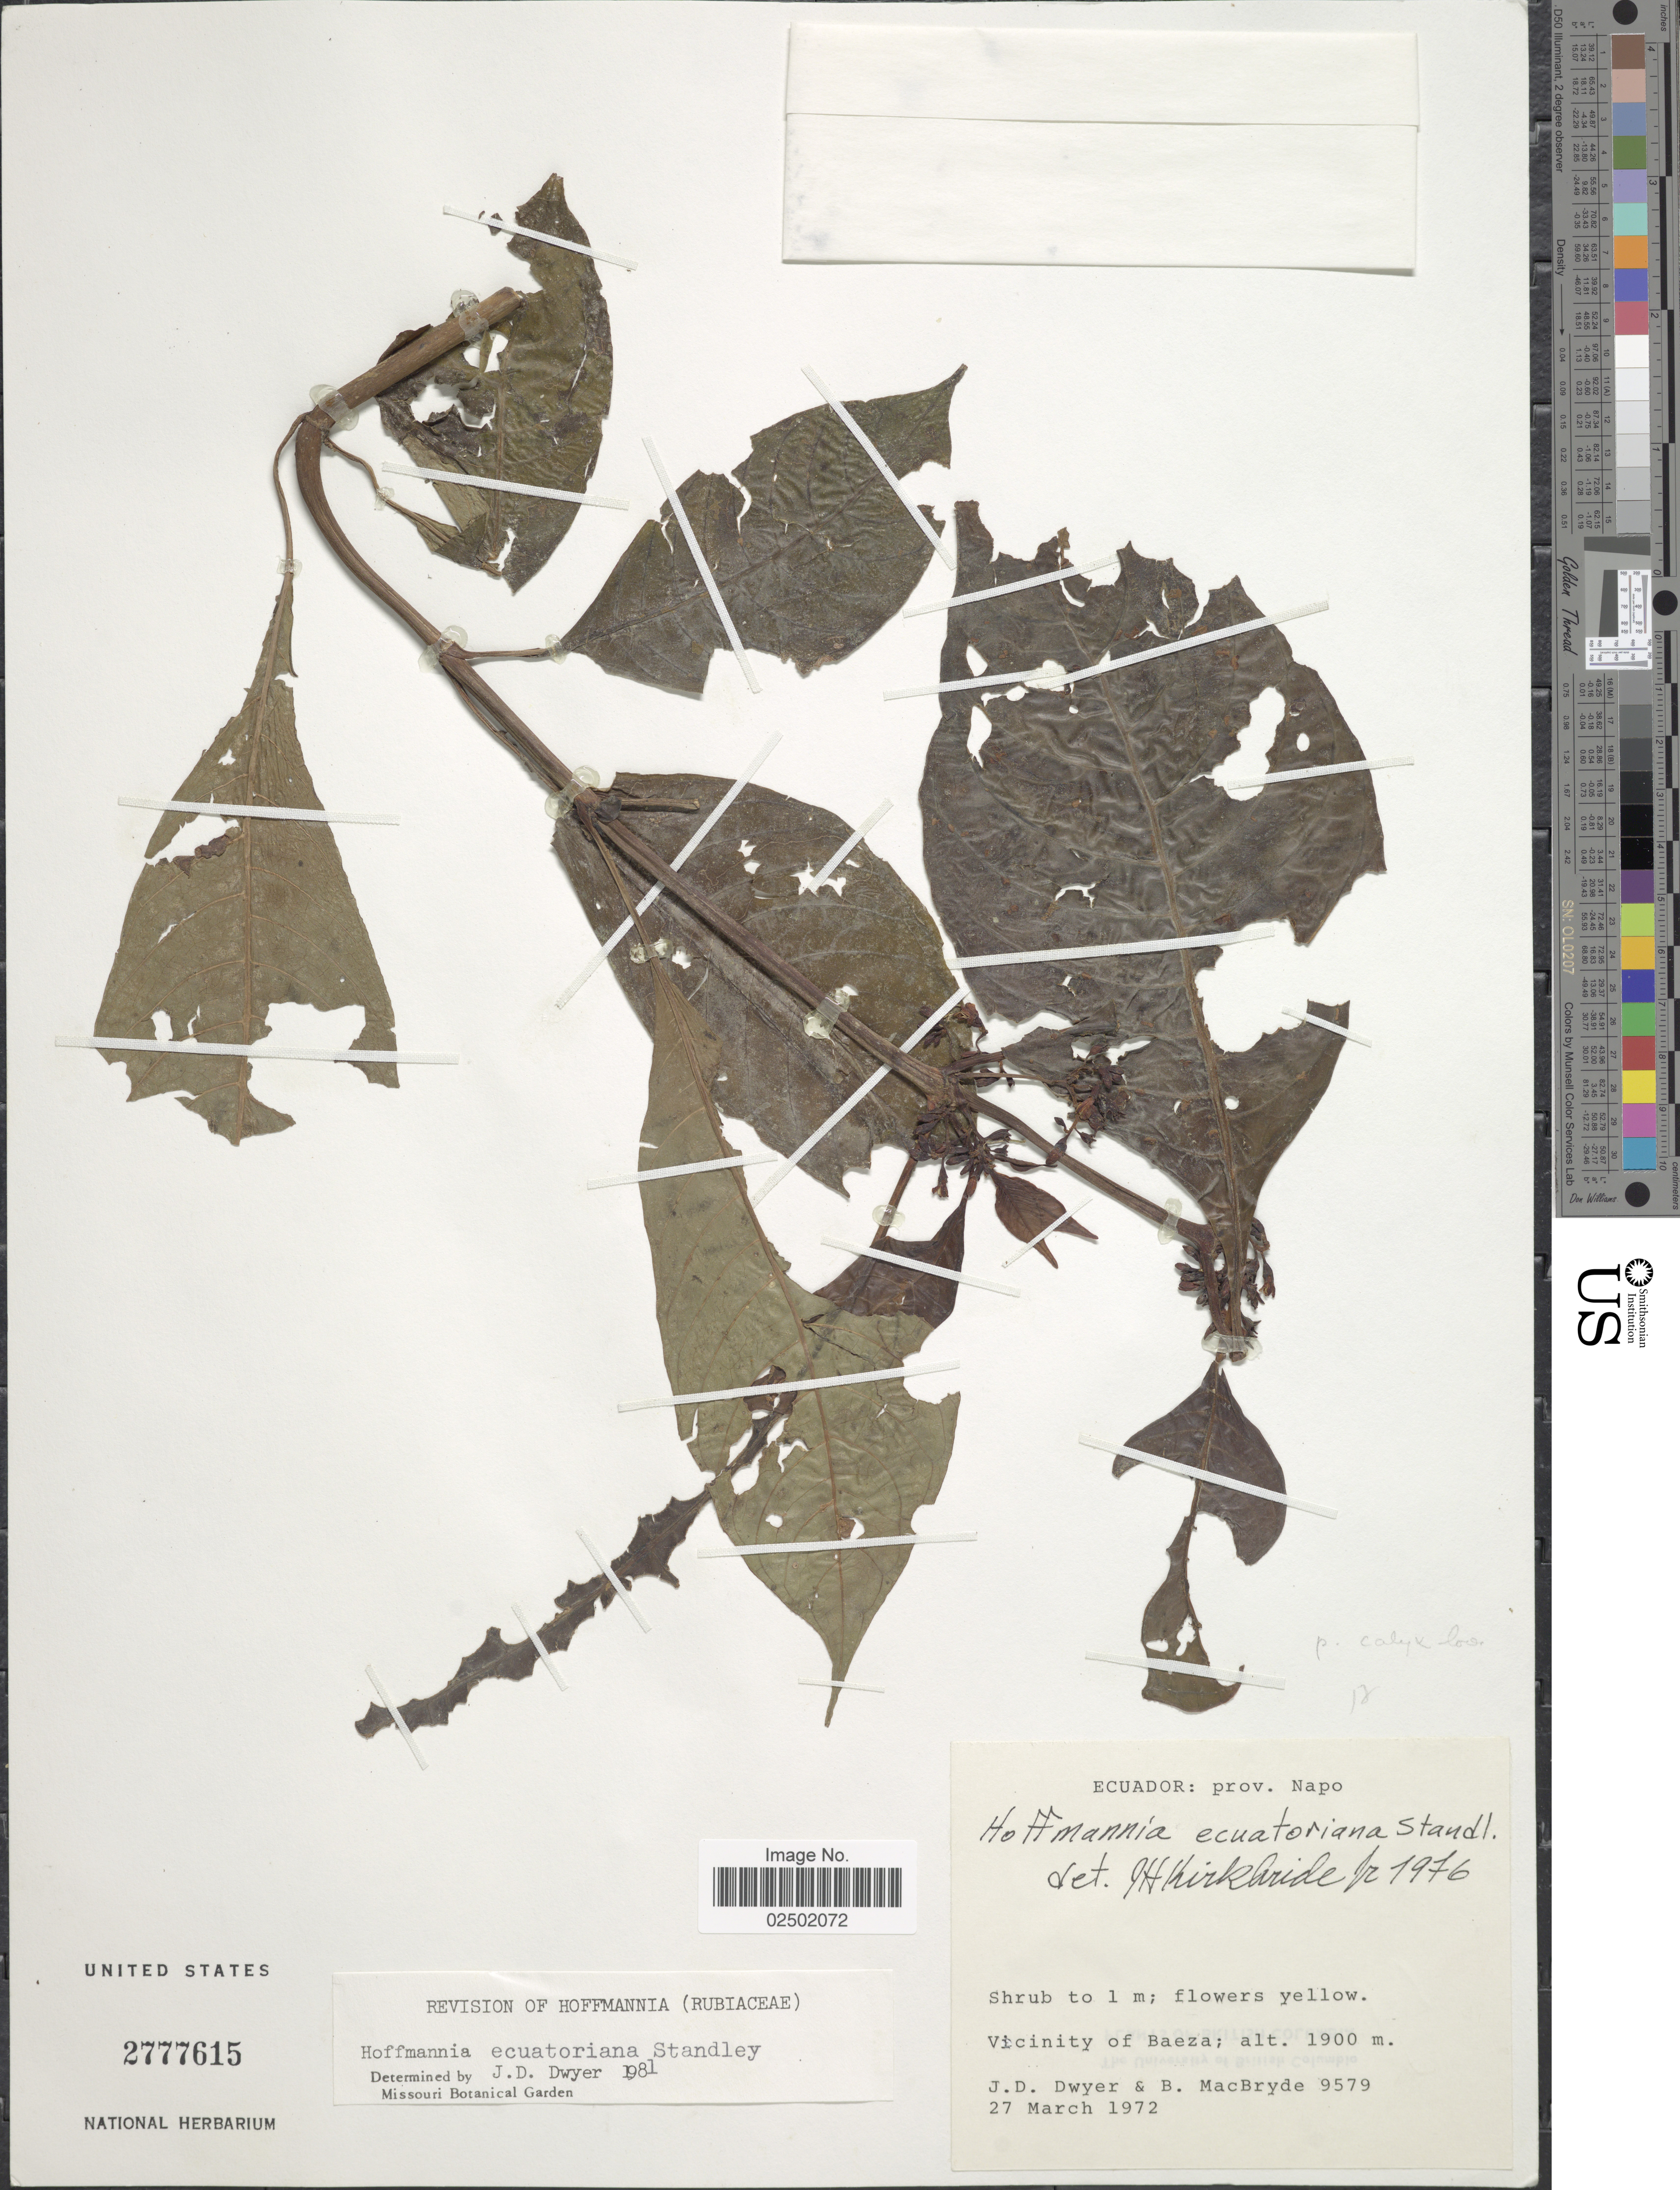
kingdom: Plantae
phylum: Tracheophyta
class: Magnoliopsida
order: Gentianales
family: Rubiaceae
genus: Hoffmannia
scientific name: Hoffmannia ecuatoriana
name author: Standl.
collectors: J. D. Dwyer & B. MacBryde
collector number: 9579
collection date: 1972-03-27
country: Ecuador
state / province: Napo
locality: Prov. Napo. Vicinity of Baeza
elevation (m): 1900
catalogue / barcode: US 2777615